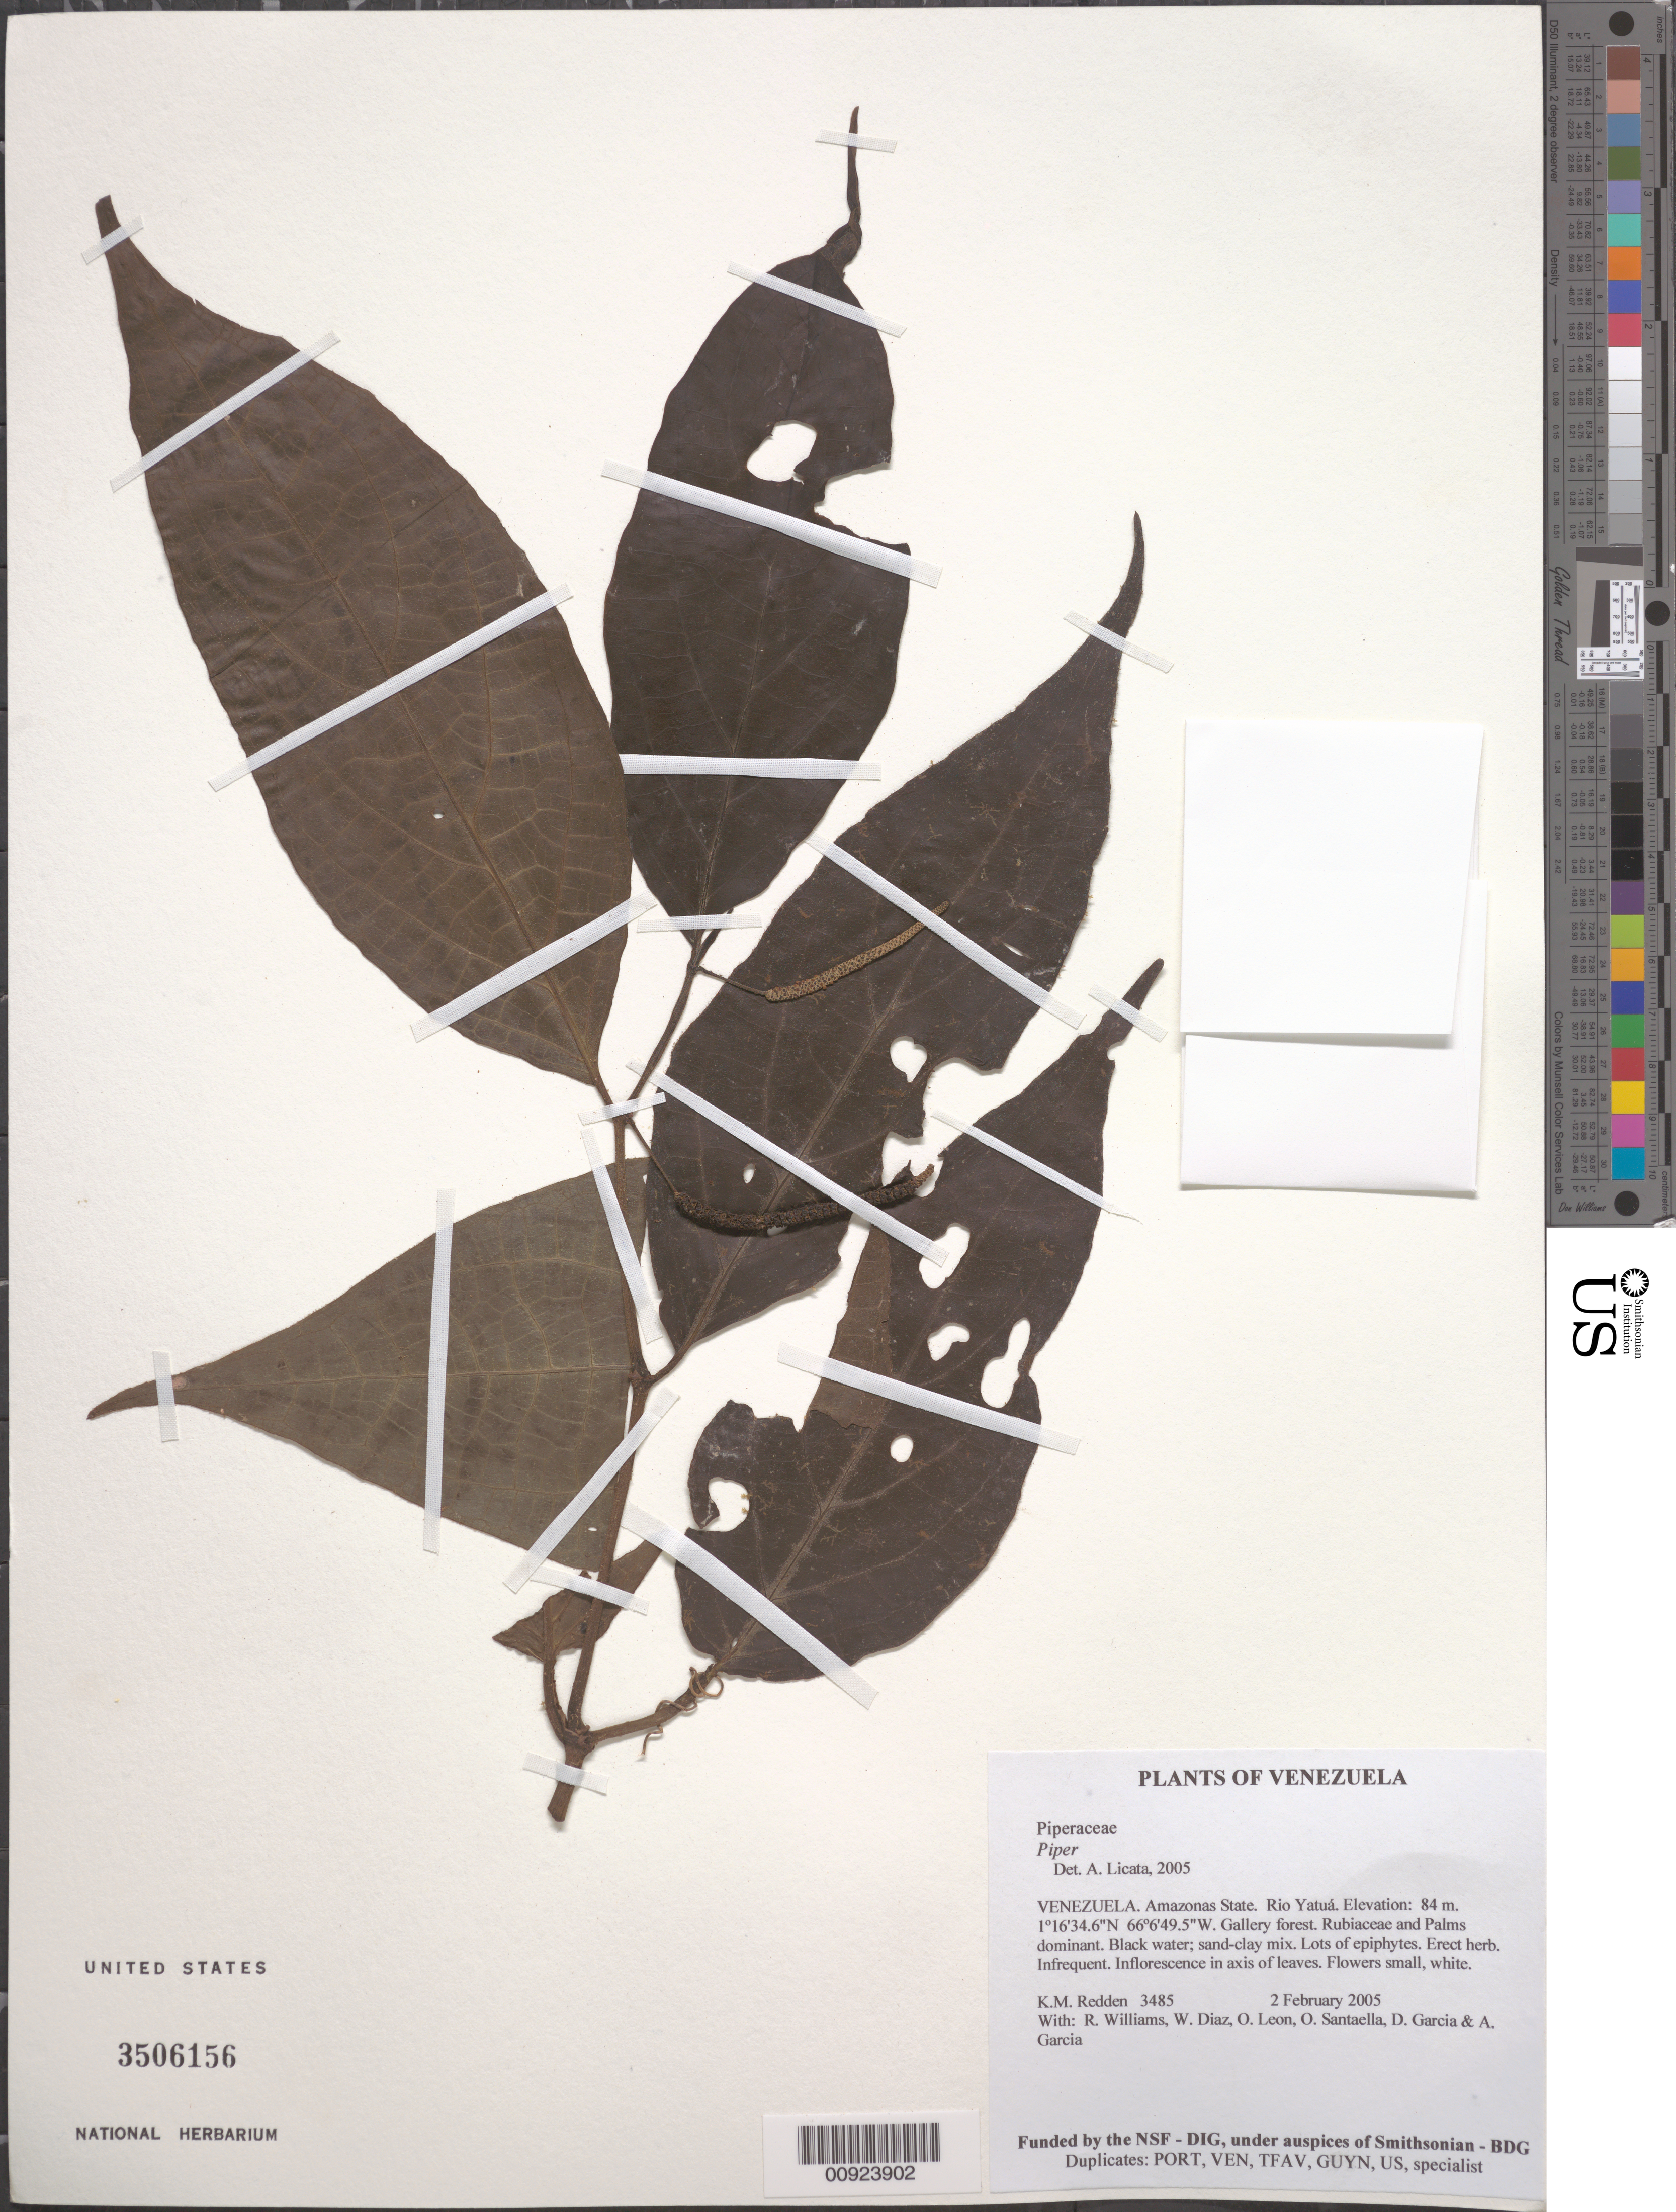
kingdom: Plantae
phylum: Tracheophyta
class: Magnoliopsida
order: Piperales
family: Piperaceae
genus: Piper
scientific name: Piper sp.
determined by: Licata, A., (PORT), Univ. Nac. Exp. de los Llanos Ezequiel Zamora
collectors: K. M. Redden, R. Williams, W. Díaz P., O. León, O. Santaella, D. Garcia & A. Garcia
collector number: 3485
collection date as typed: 2 February 2005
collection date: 2005-02-02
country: Venezuela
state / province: Amazonas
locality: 14 - Rio Yatuá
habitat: Gallery forest. Rubiaceae and palms dominant. Black water; sand-clay mix. Lots of epiphytes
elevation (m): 84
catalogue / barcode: US 3506156